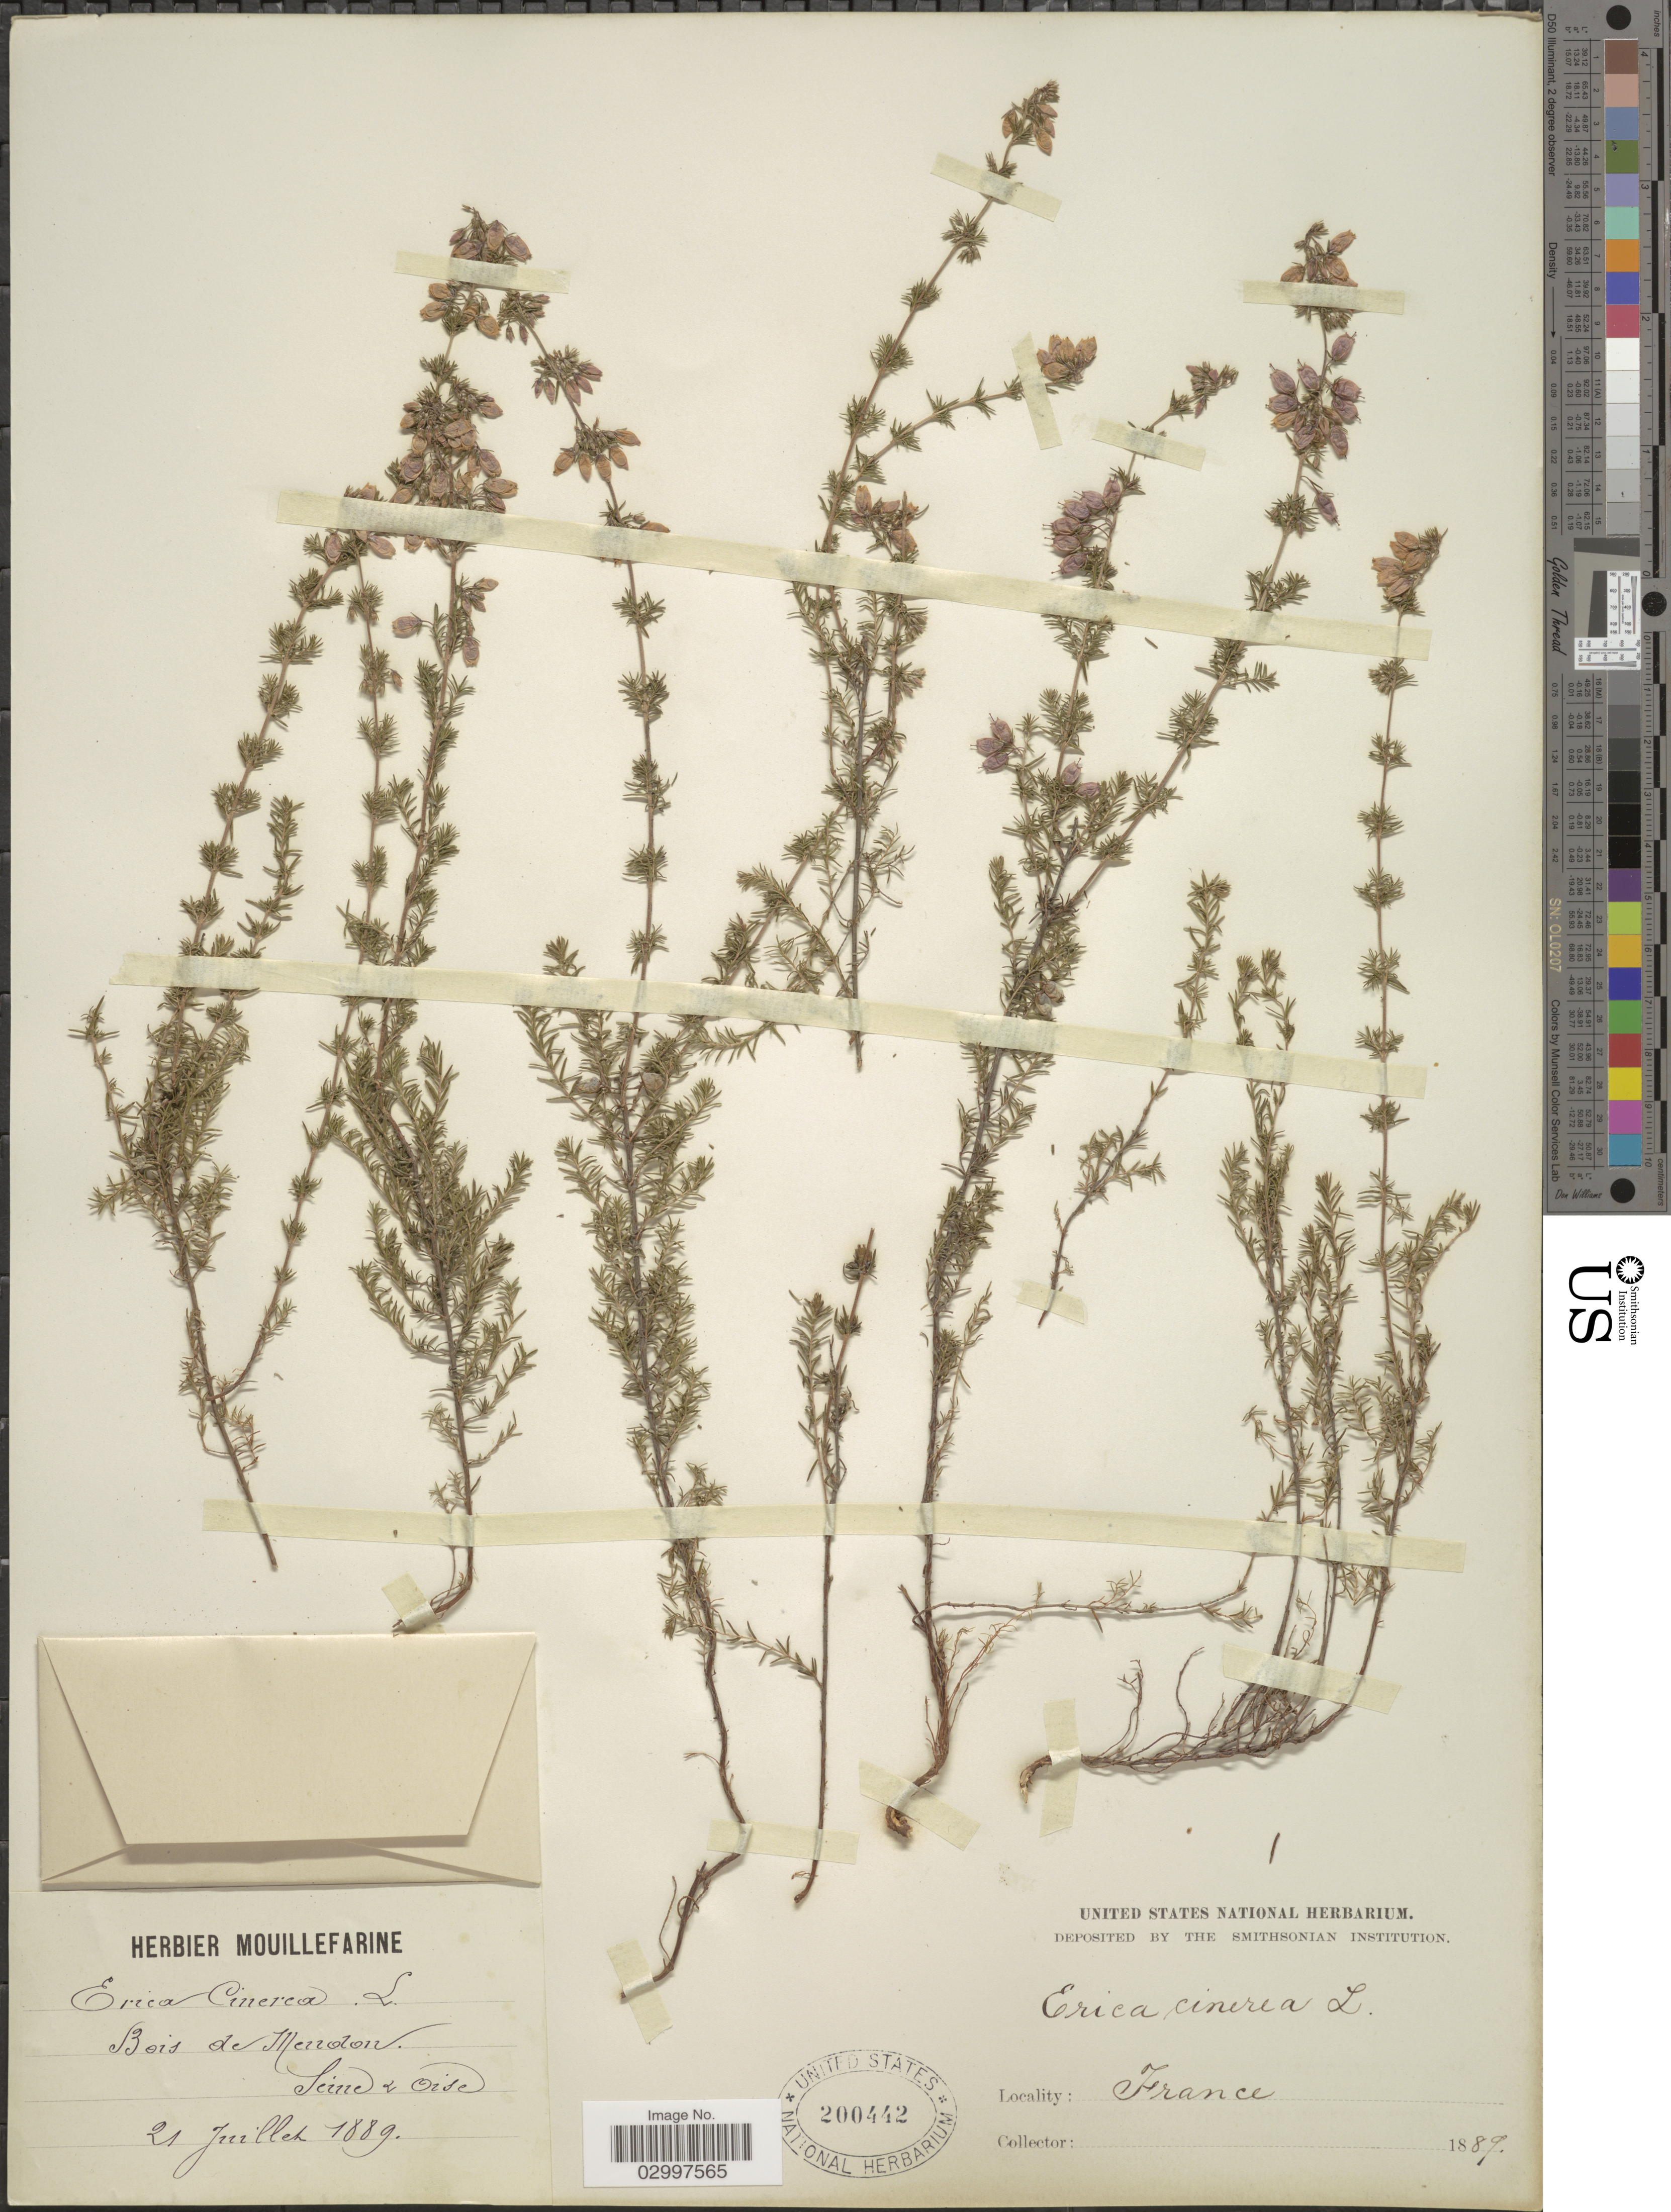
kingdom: Plantae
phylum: Tracheophyta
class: Magnoliopsida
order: Ericales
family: Ericaceae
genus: Erica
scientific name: Erica cinerea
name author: L.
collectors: ex herb. Mouillefarine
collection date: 1889-07-21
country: France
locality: Bois de Mendon. Seine & Oise.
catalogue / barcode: US 200442